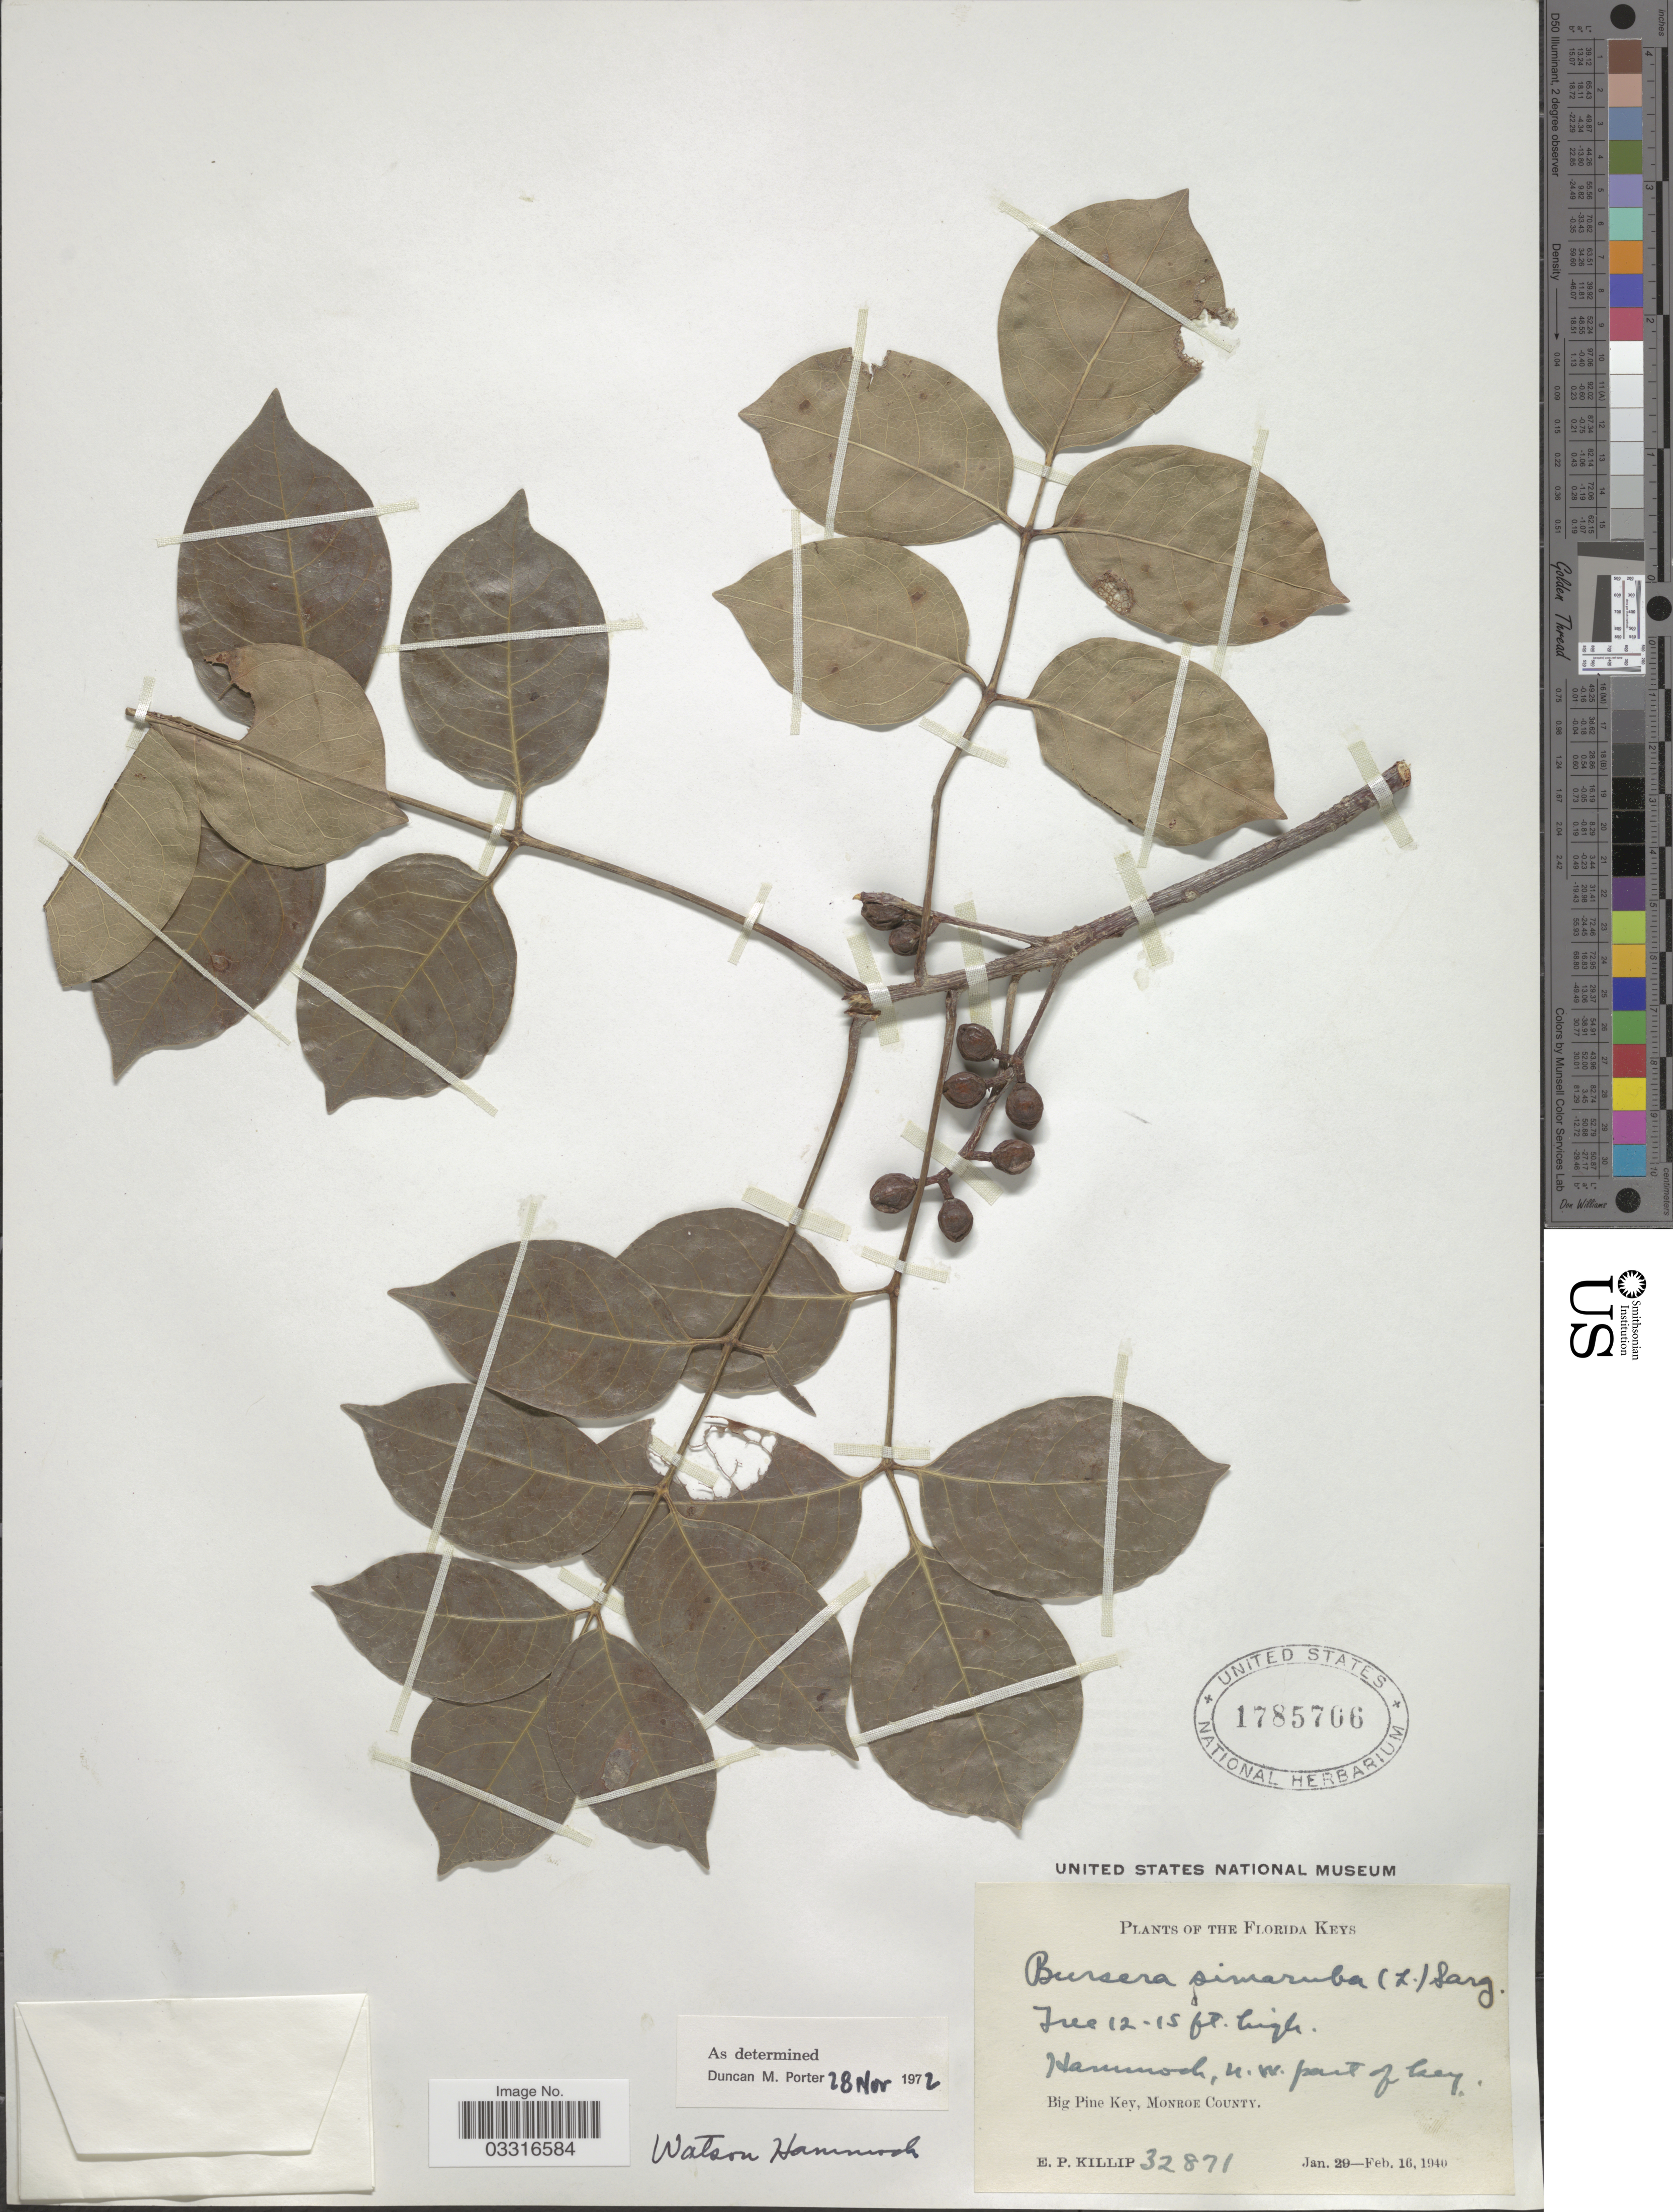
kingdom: Plantae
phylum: Tracheophyta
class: Magnoliopsida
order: Sapindales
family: Burseraceae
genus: Bursera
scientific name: Bursera simaruba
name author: (L.) Sarg.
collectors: E. P. Killip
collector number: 32871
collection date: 1940-01-29/1940-02-16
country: United States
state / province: Florida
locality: The Florida Keys, Hammock, Big Pine Key, Monroe County.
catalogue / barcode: US 1785706